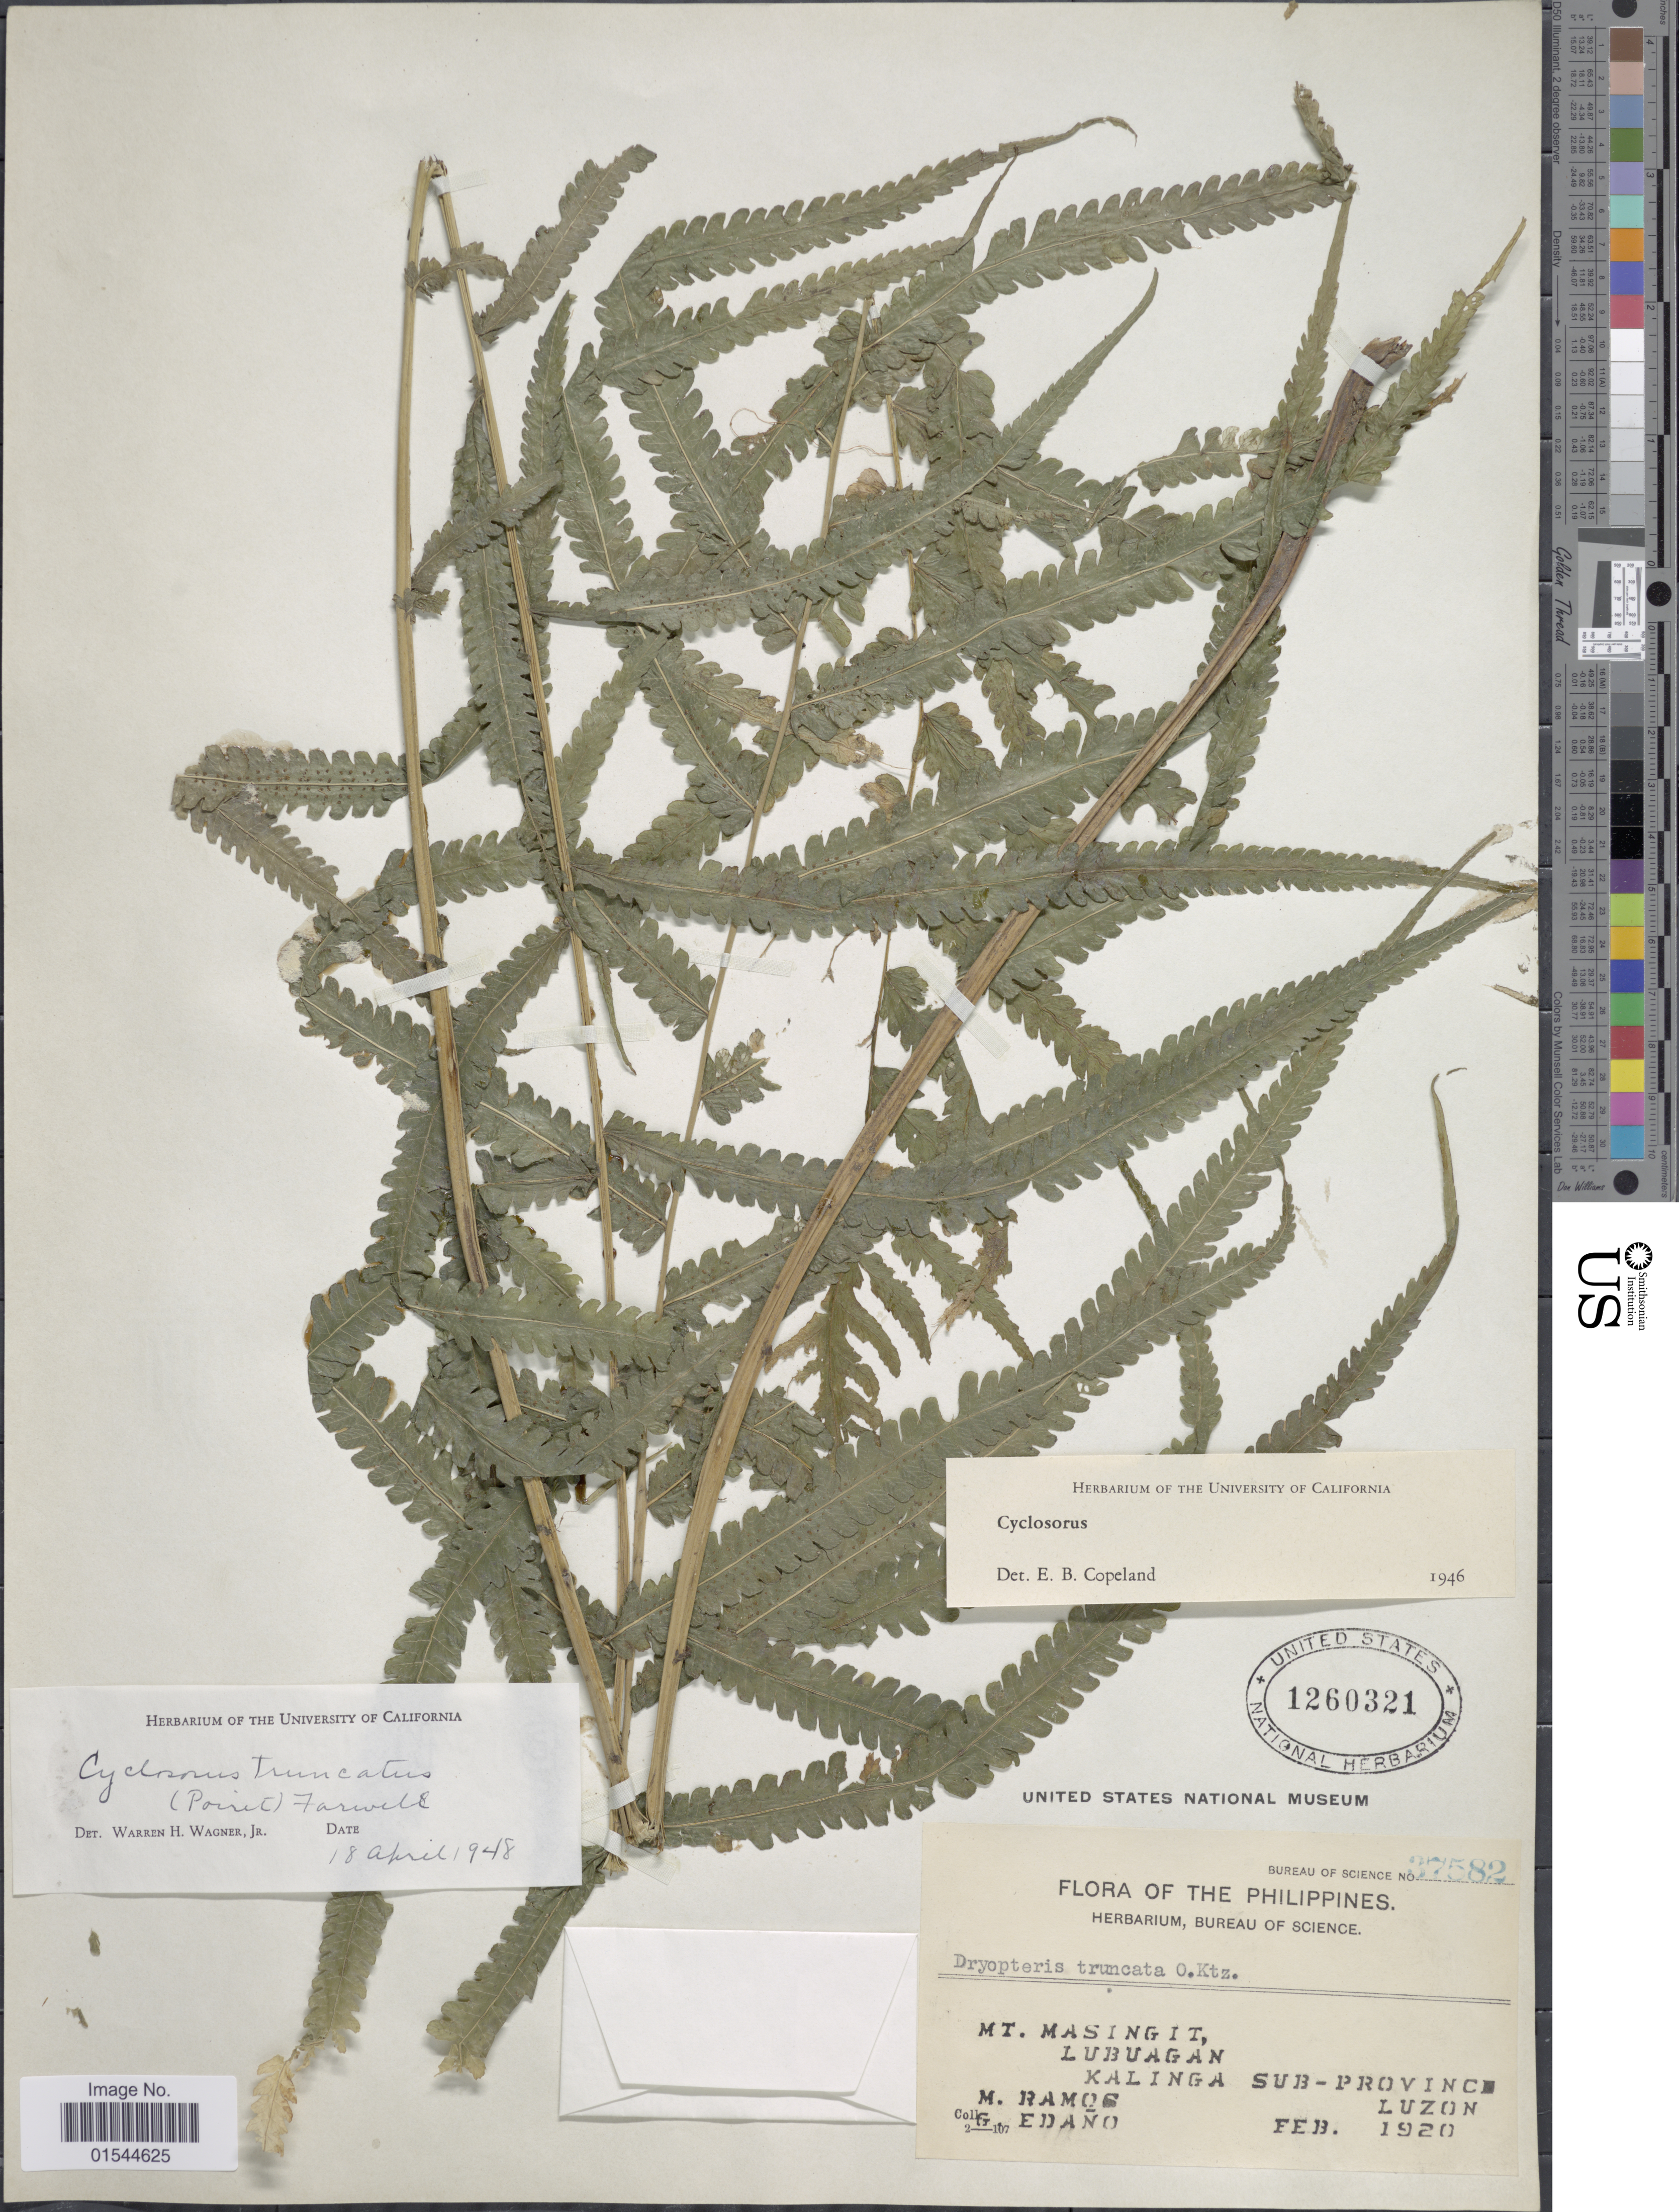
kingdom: Plantae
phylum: Tracheophyta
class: Polypodiopsida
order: Polypodiales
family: Thelypteridaceae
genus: Pneumatopteris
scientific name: Pneumatopteris truncata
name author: (Poir.) Holttum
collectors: M. Ramos & G. Edaño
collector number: Bureau of Science 37582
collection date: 1920-02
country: Philippines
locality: Mt. Masingit, Lubuagan, Kalinga Sub-Province, Luzon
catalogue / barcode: US 1260321